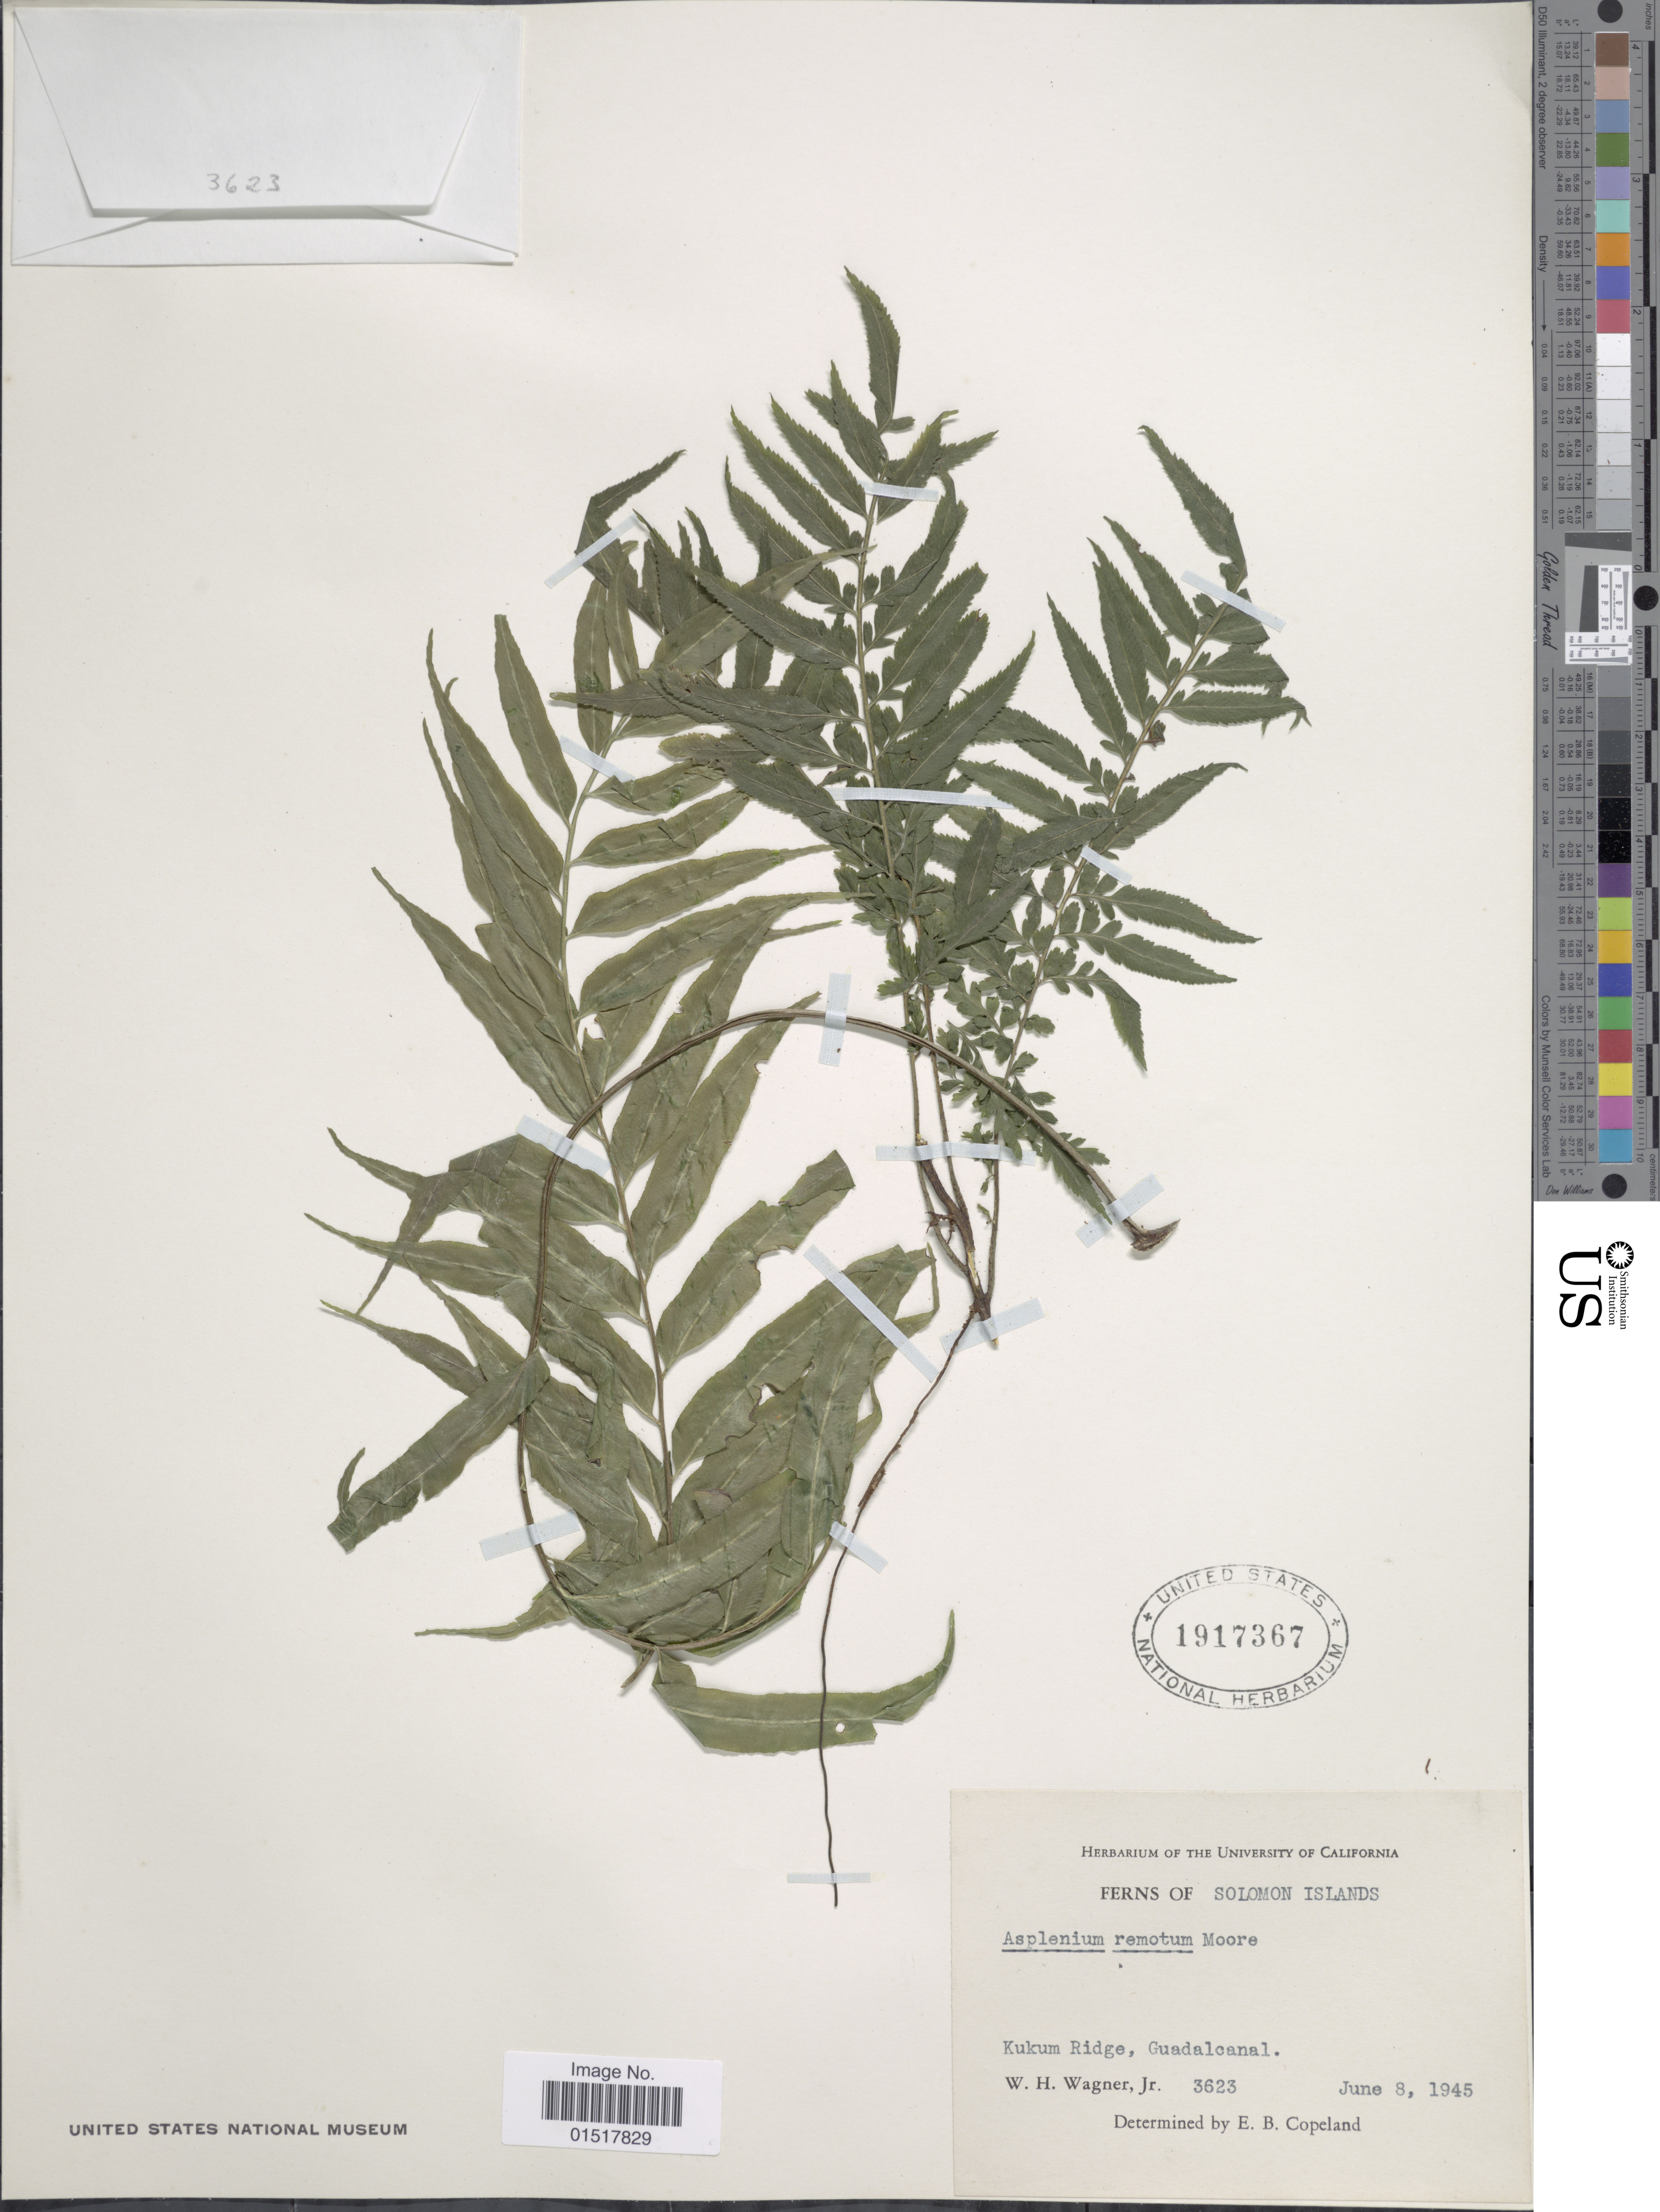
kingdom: Plantae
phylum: Tracheophyta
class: Polypodiopsida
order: Polypodiales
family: Aspleniaceae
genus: Asplenium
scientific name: Asplenium remotum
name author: T. Moore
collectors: W. H. Wagner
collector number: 3623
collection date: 1945-06-08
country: Solomon Islands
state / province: Solomon Islands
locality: Kukum Ridge.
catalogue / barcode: US 1917367